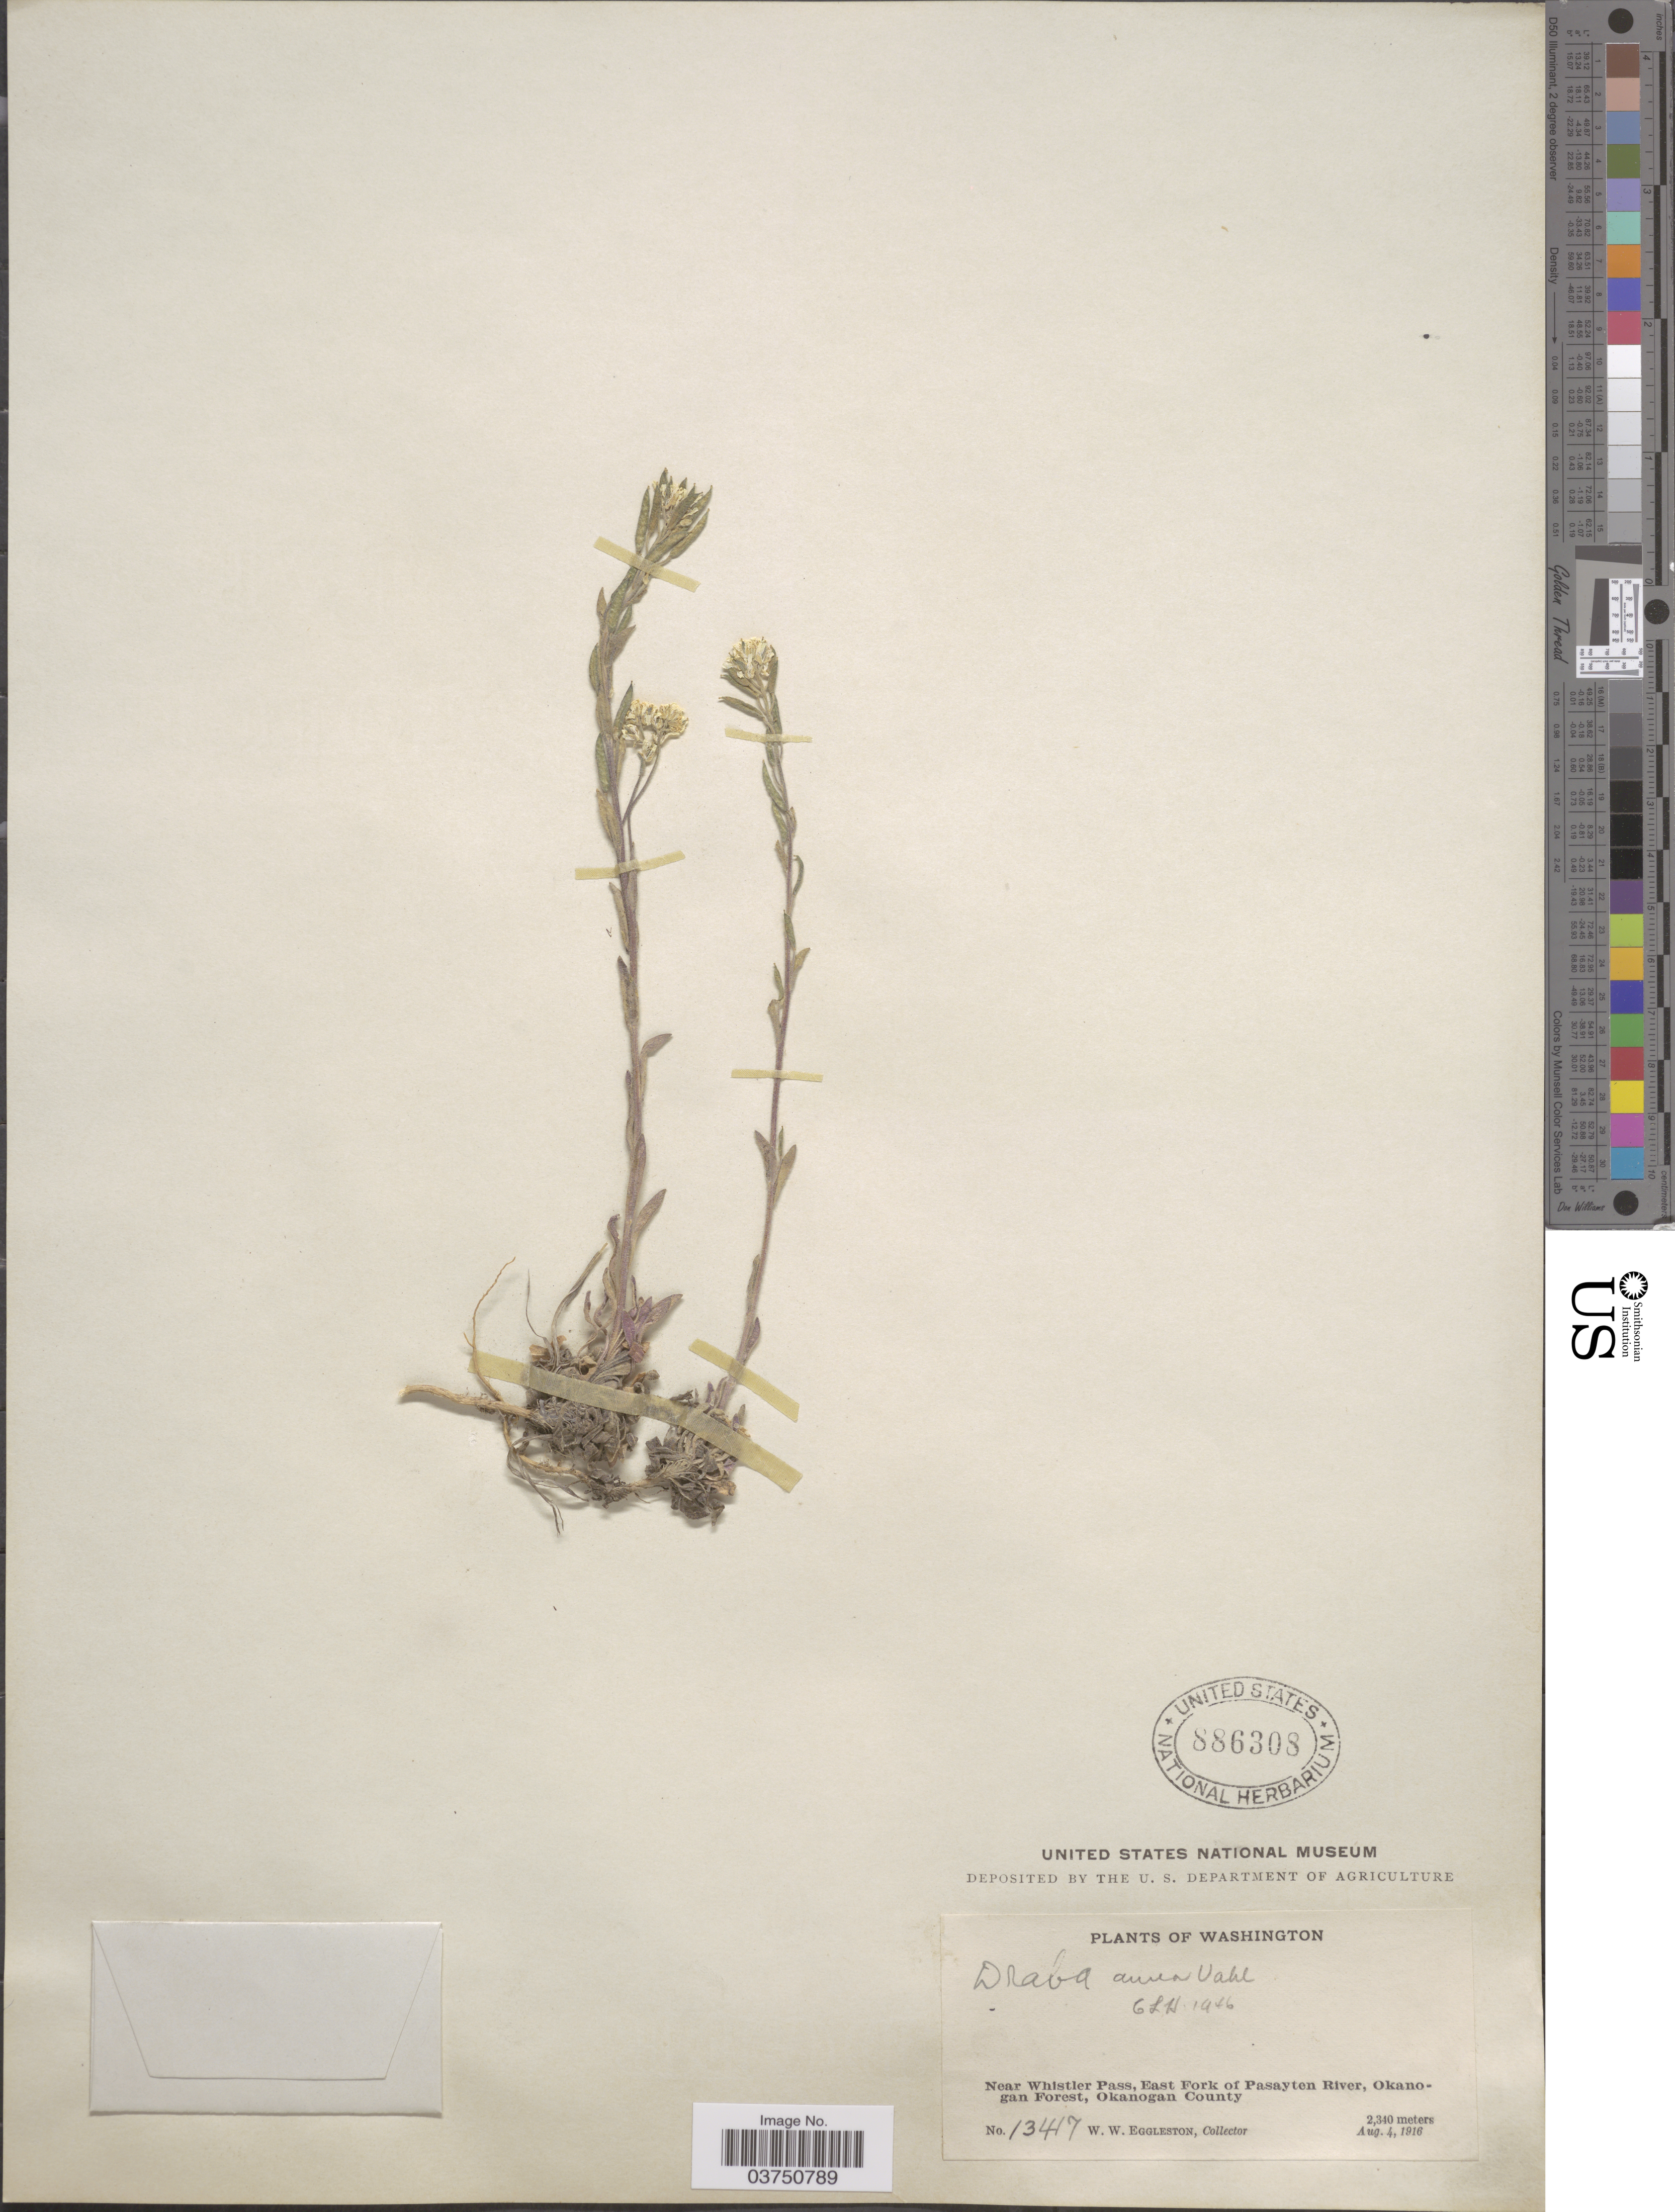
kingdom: Plantae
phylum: Tracheophyta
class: Magnoliopsida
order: Brassicales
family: Brassicaceae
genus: Draba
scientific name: Draba aurea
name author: Vahl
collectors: W. W. Eggleston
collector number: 13417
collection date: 1916-08-04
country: United States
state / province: Washington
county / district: Okanogan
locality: Near Whistler Pass, East Fork of Pasayten River, Okanogan Forest, Okanogan County.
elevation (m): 2340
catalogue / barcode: US 886308